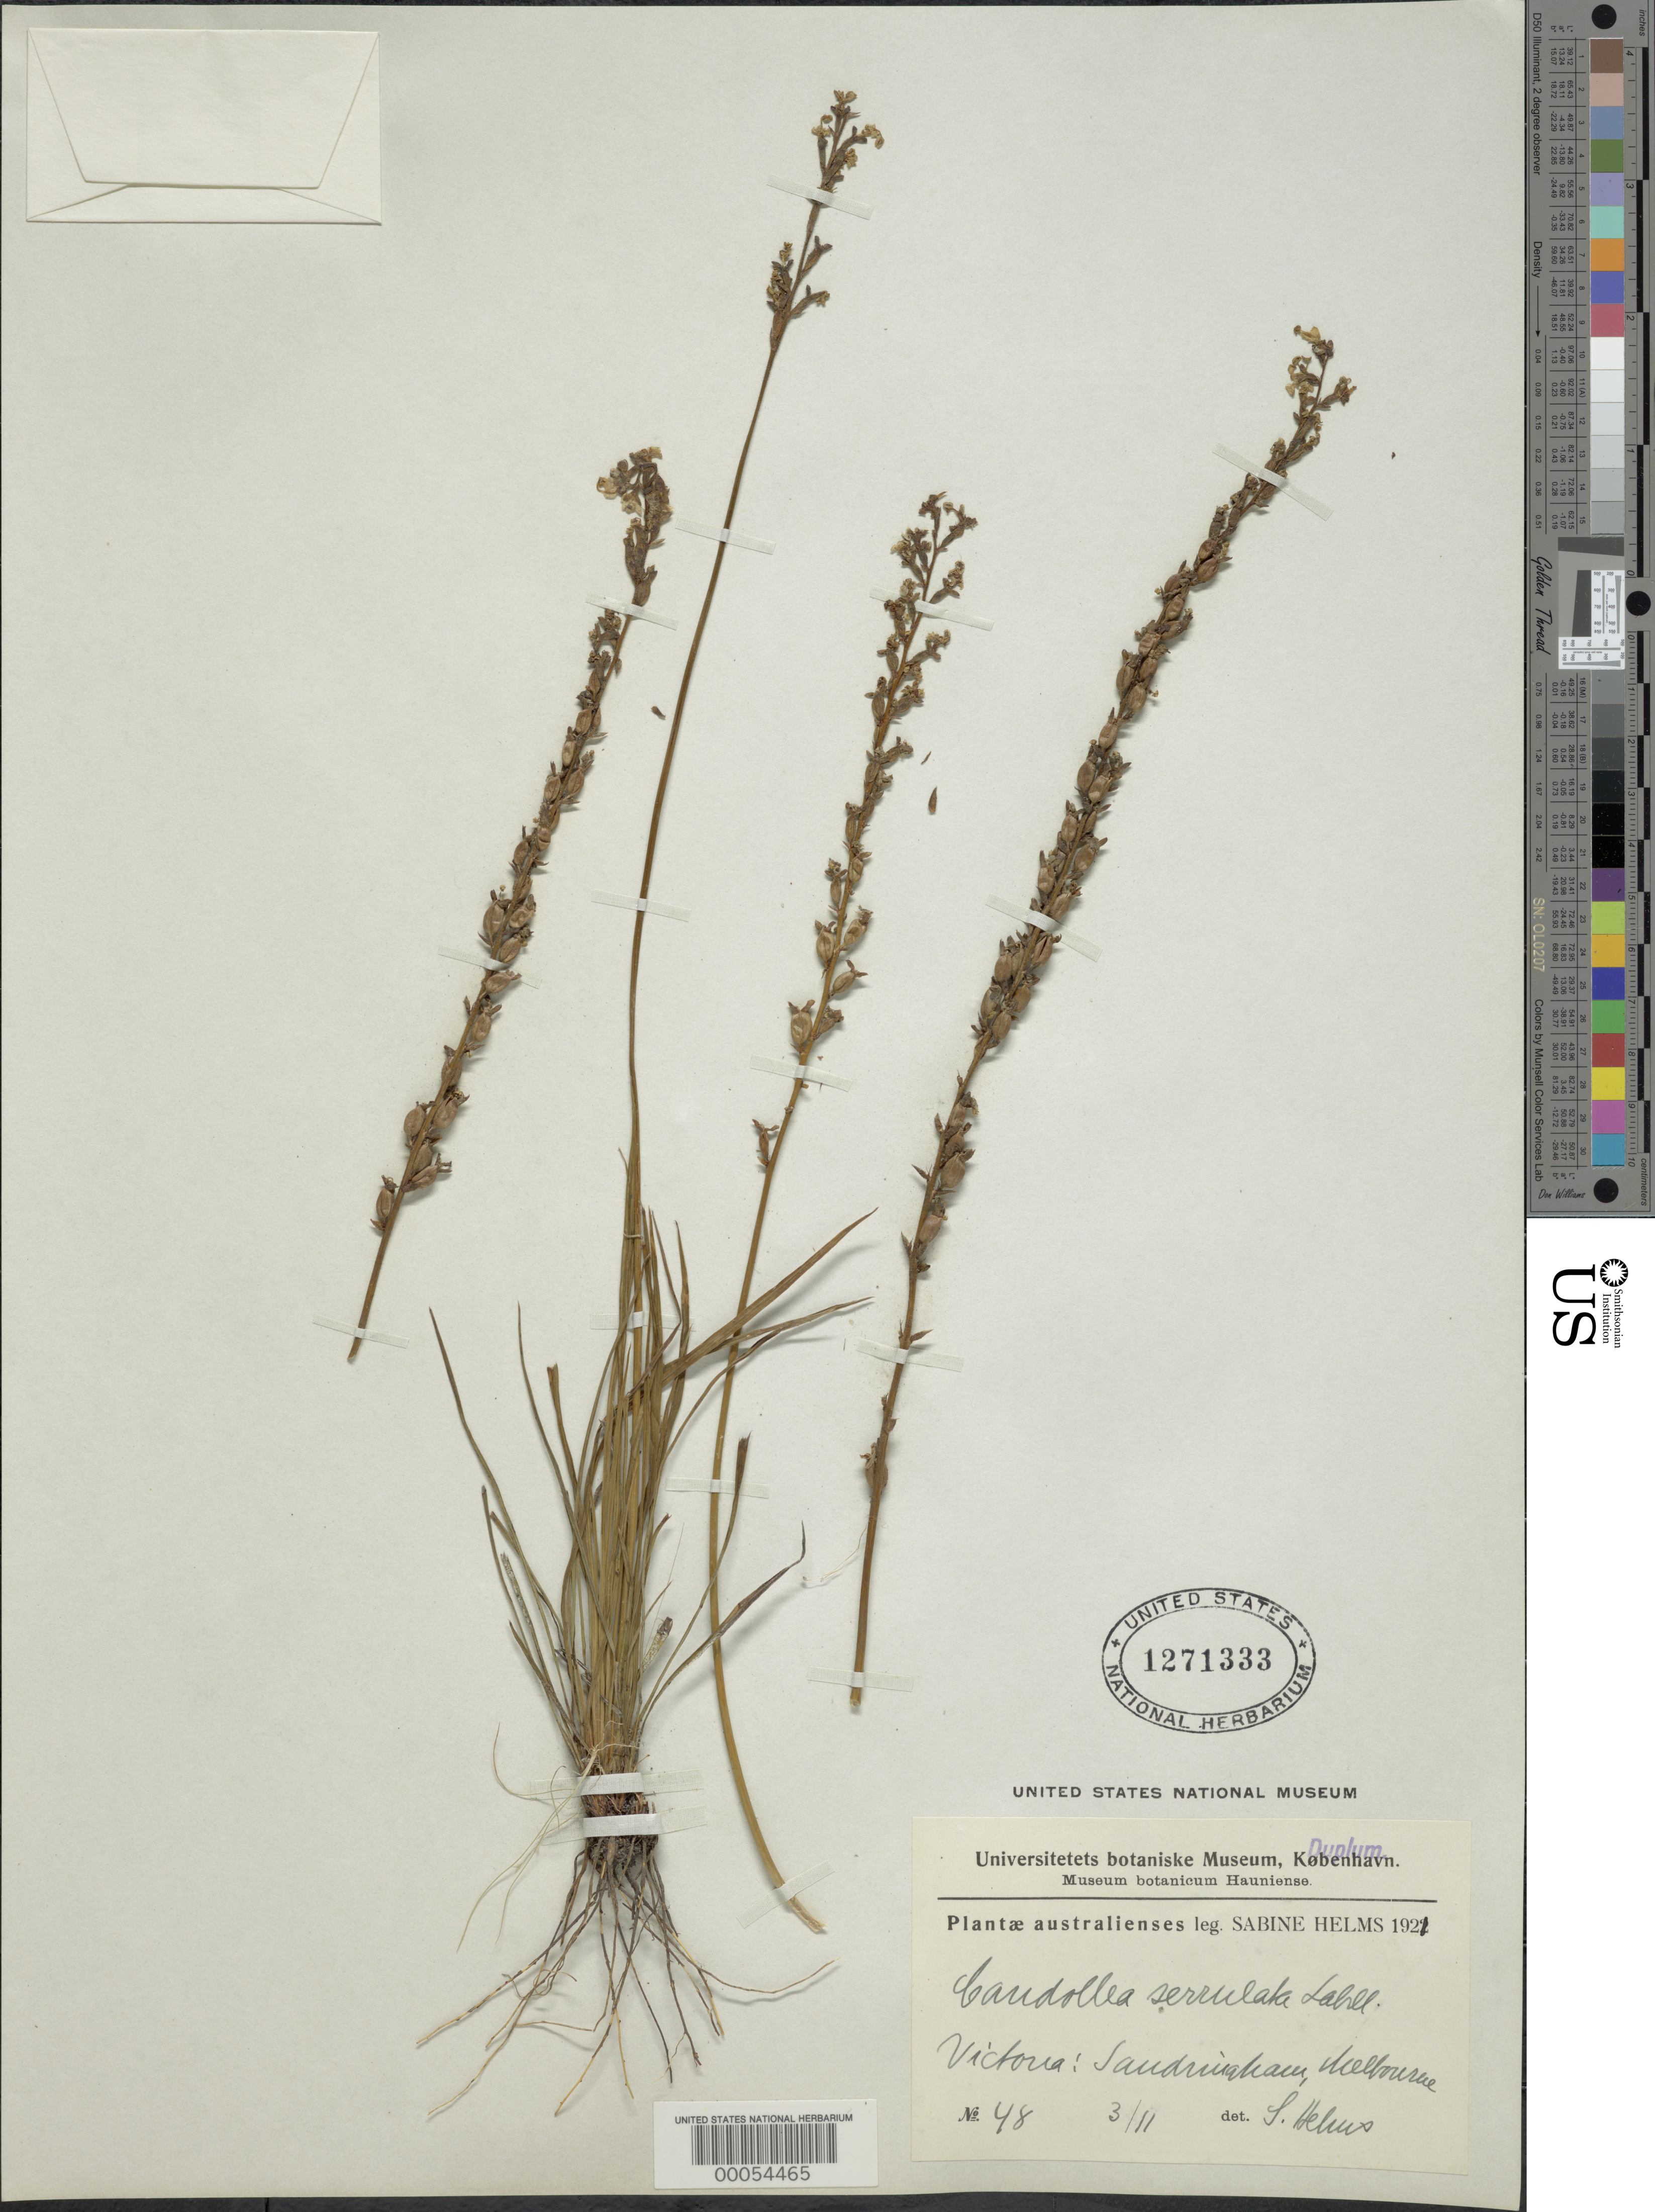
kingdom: Plantae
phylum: Tracheophyta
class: Magnoliopsida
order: Asterales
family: Stylidiaceae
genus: Stylidium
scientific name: Stylidium serrulatum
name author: Rich.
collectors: S. Helms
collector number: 48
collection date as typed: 03 Nov 1921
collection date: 1921-11-03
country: Australia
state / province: Victoria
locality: Saudringham, melbourne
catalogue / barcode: US 1271333